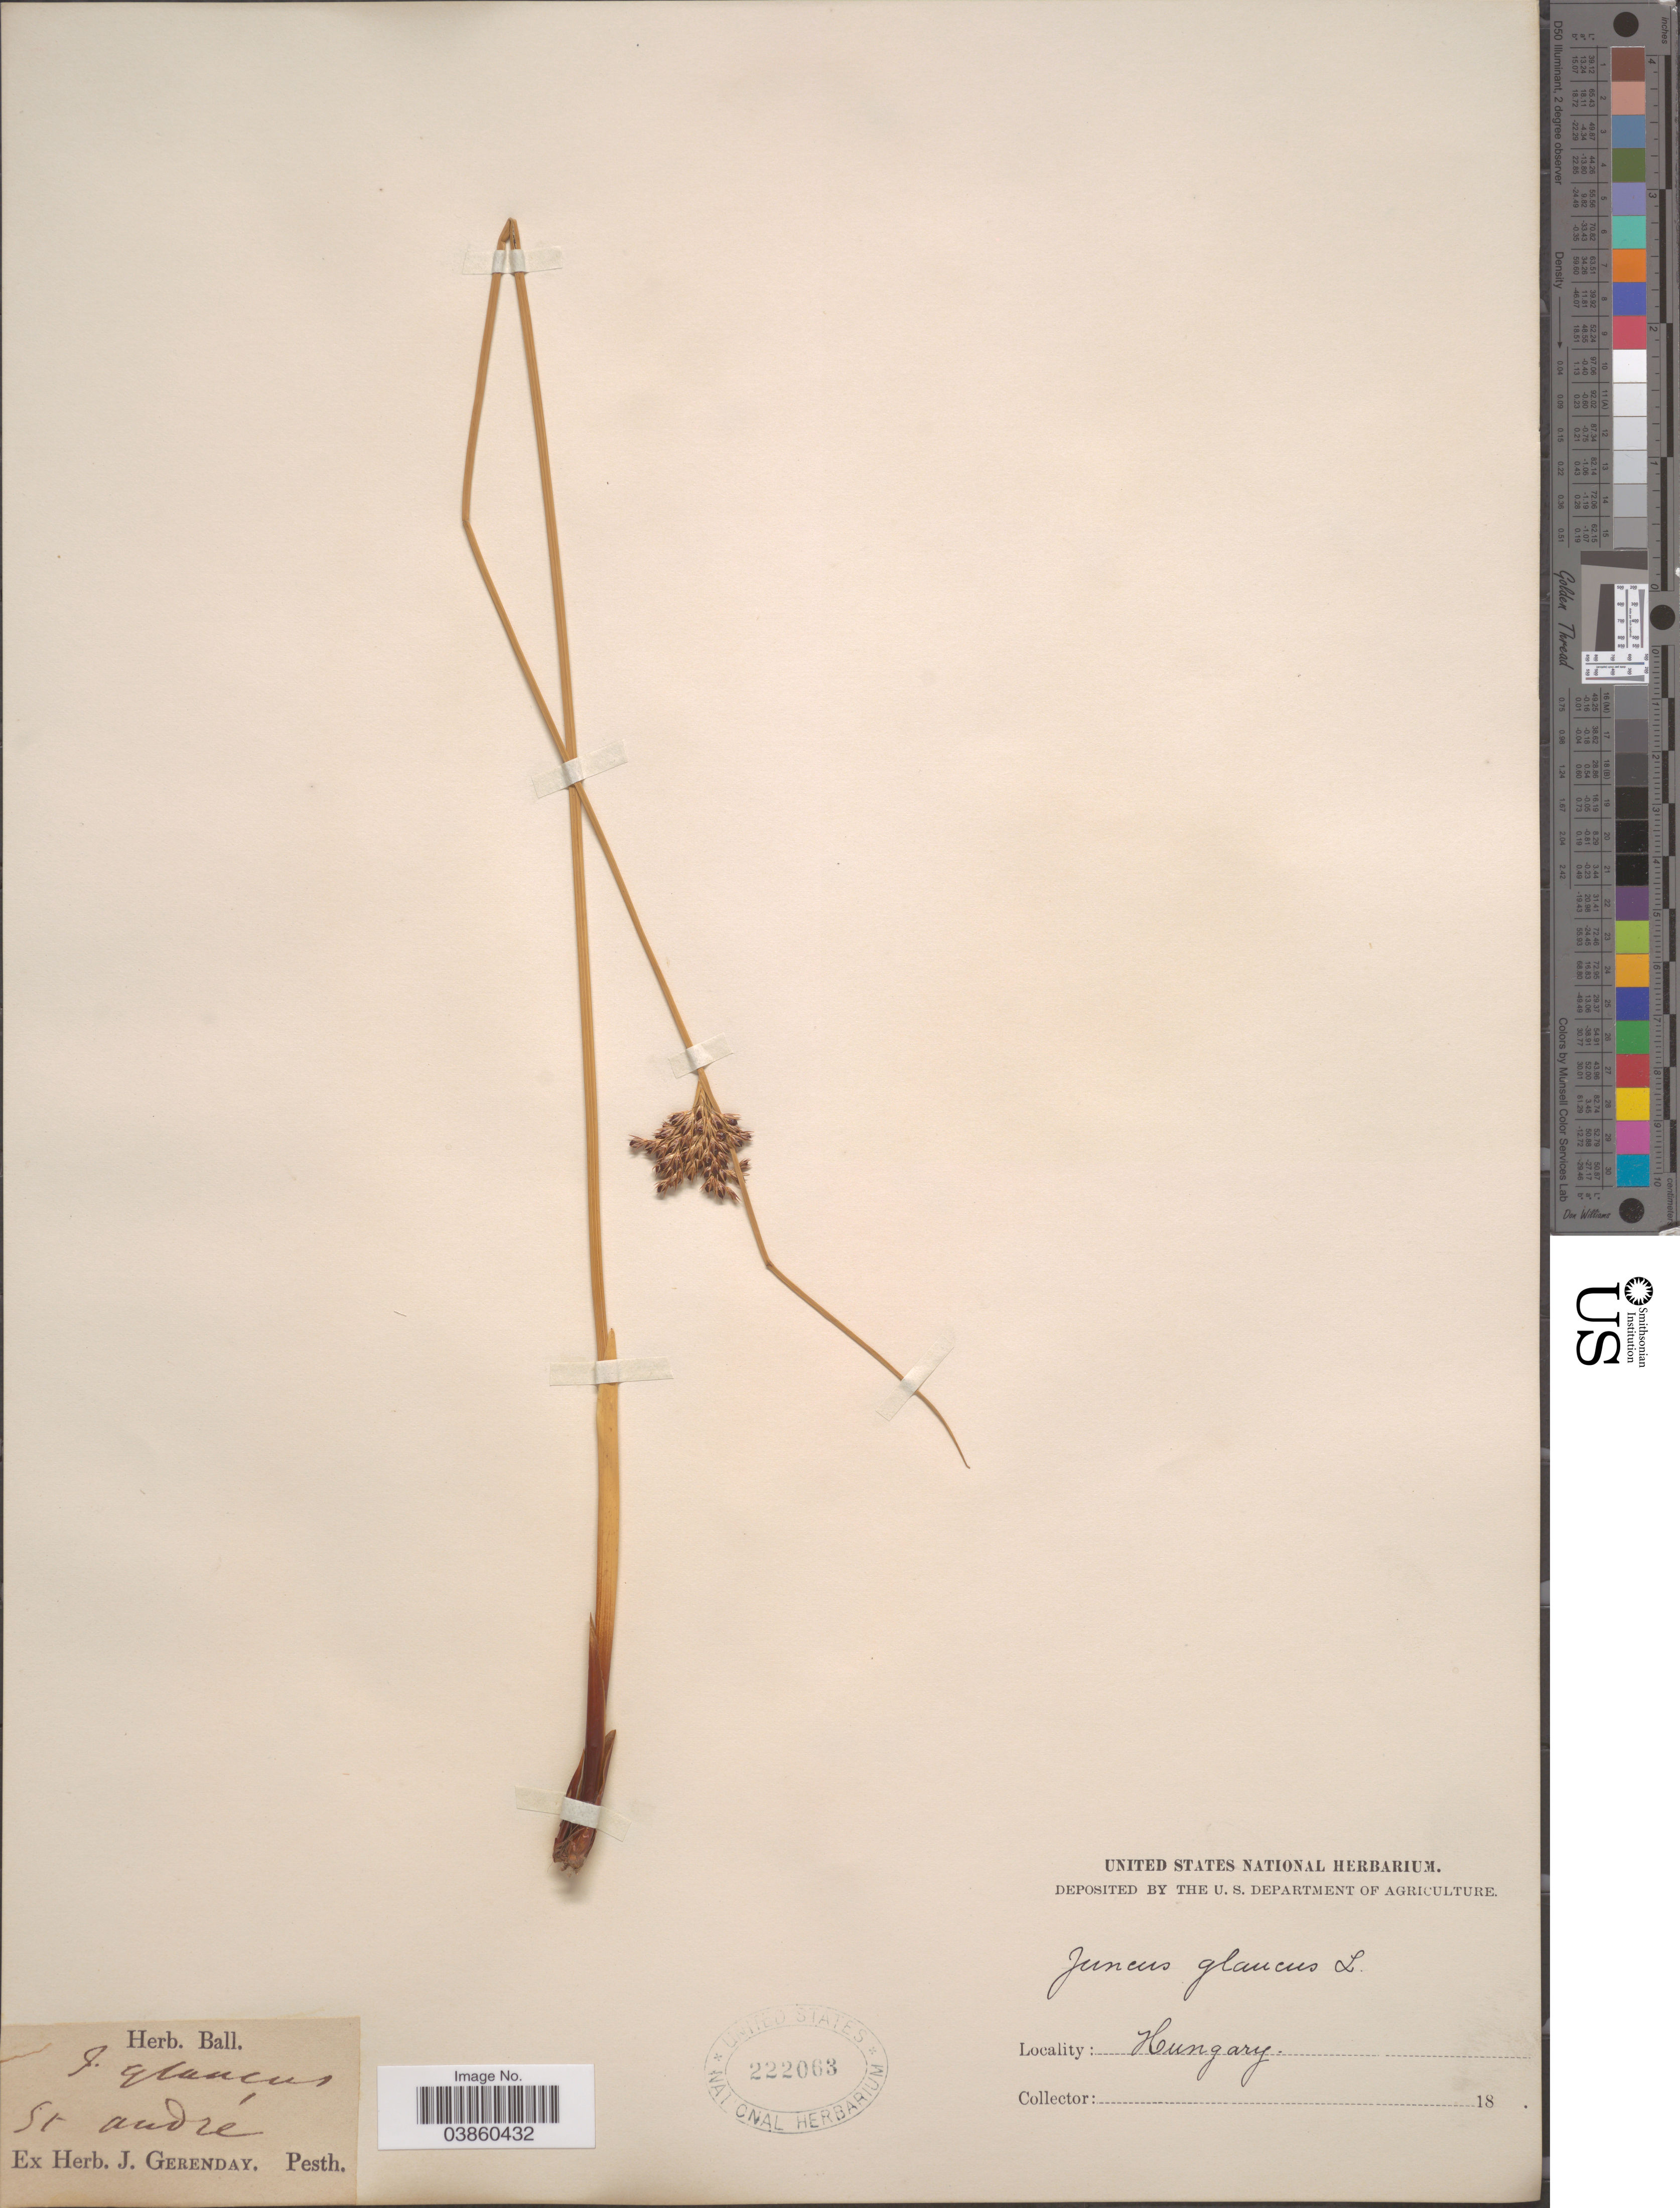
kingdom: Plantae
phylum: Tracheophyta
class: Liliopsida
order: Poales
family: Juncaceae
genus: Juncus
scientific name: Juncus glaucus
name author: Ehrh.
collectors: Ex herb. J. Gerenday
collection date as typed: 18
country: Hungary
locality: St. André.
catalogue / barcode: US 222063